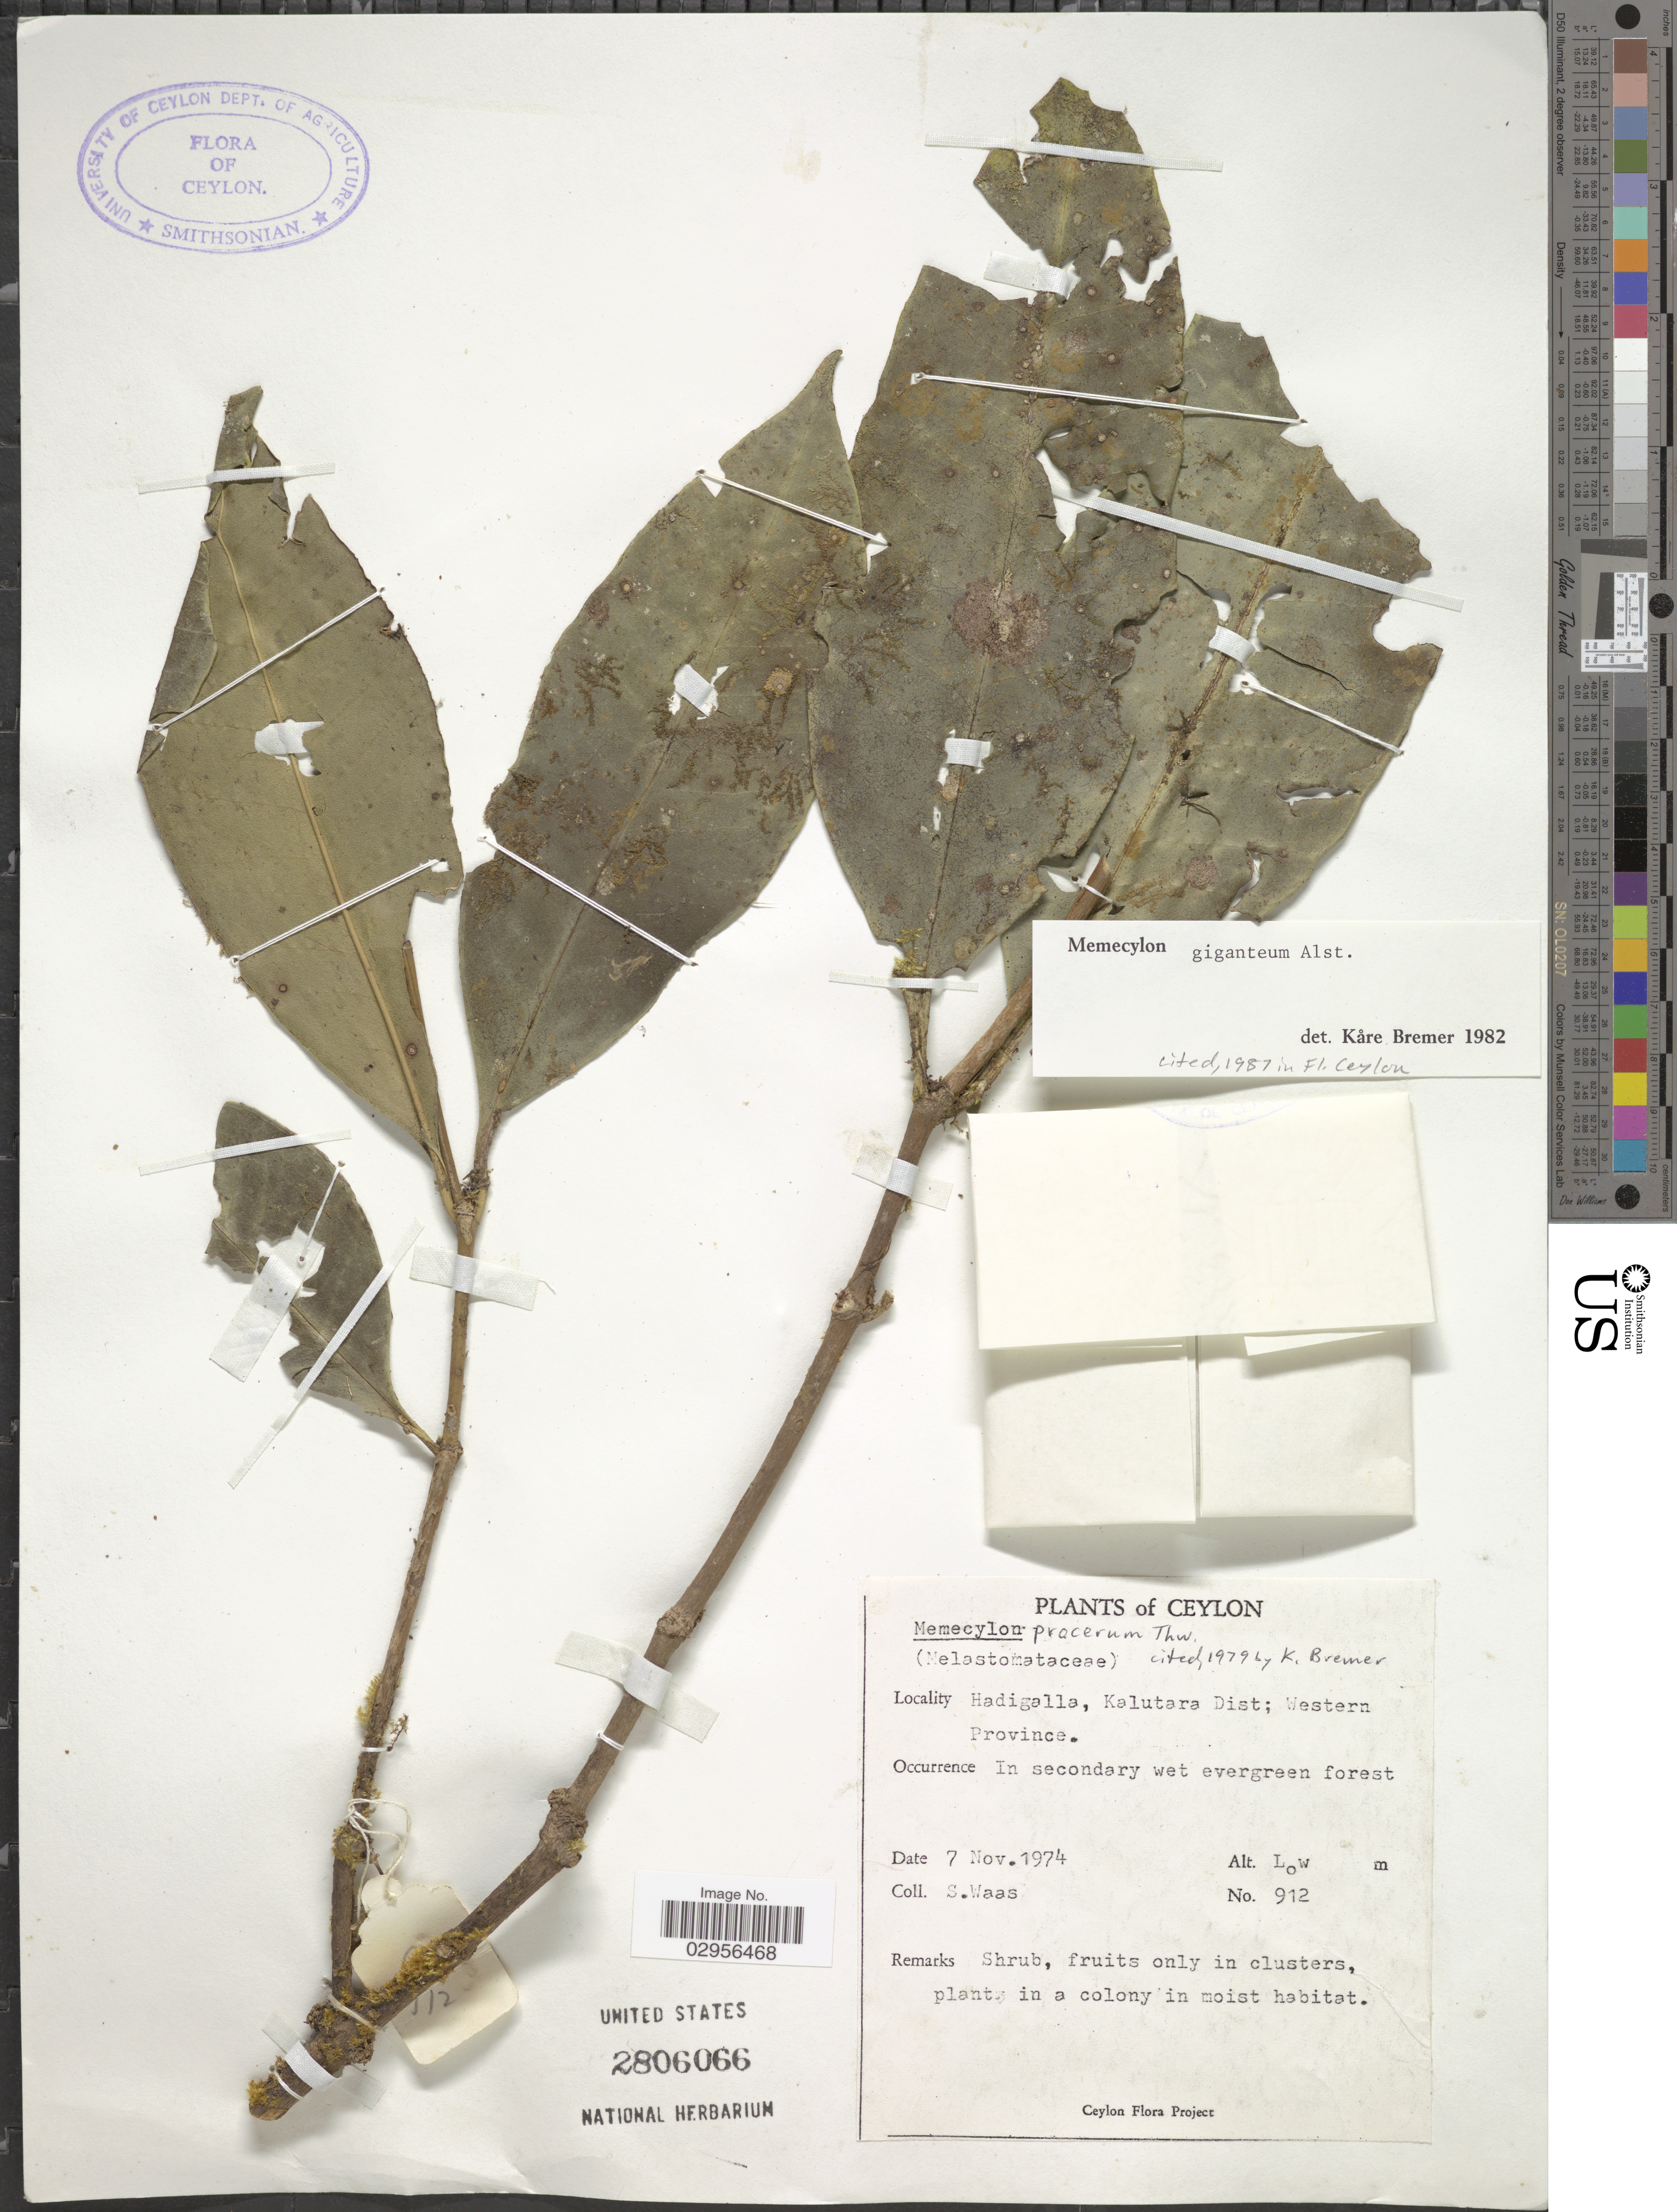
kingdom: Plantae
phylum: Tracheophyta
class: Magnoliopsida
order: Myrtales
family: Melastomataceae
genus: Memecylon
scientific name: Memecylon giganteum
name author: Alston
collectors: S. Waas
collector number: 912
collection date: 1974-11-07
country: Sri Lanka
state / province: Western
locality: Hadigalla, Kalutara Dist; Western Province.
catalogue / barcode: US 2806066